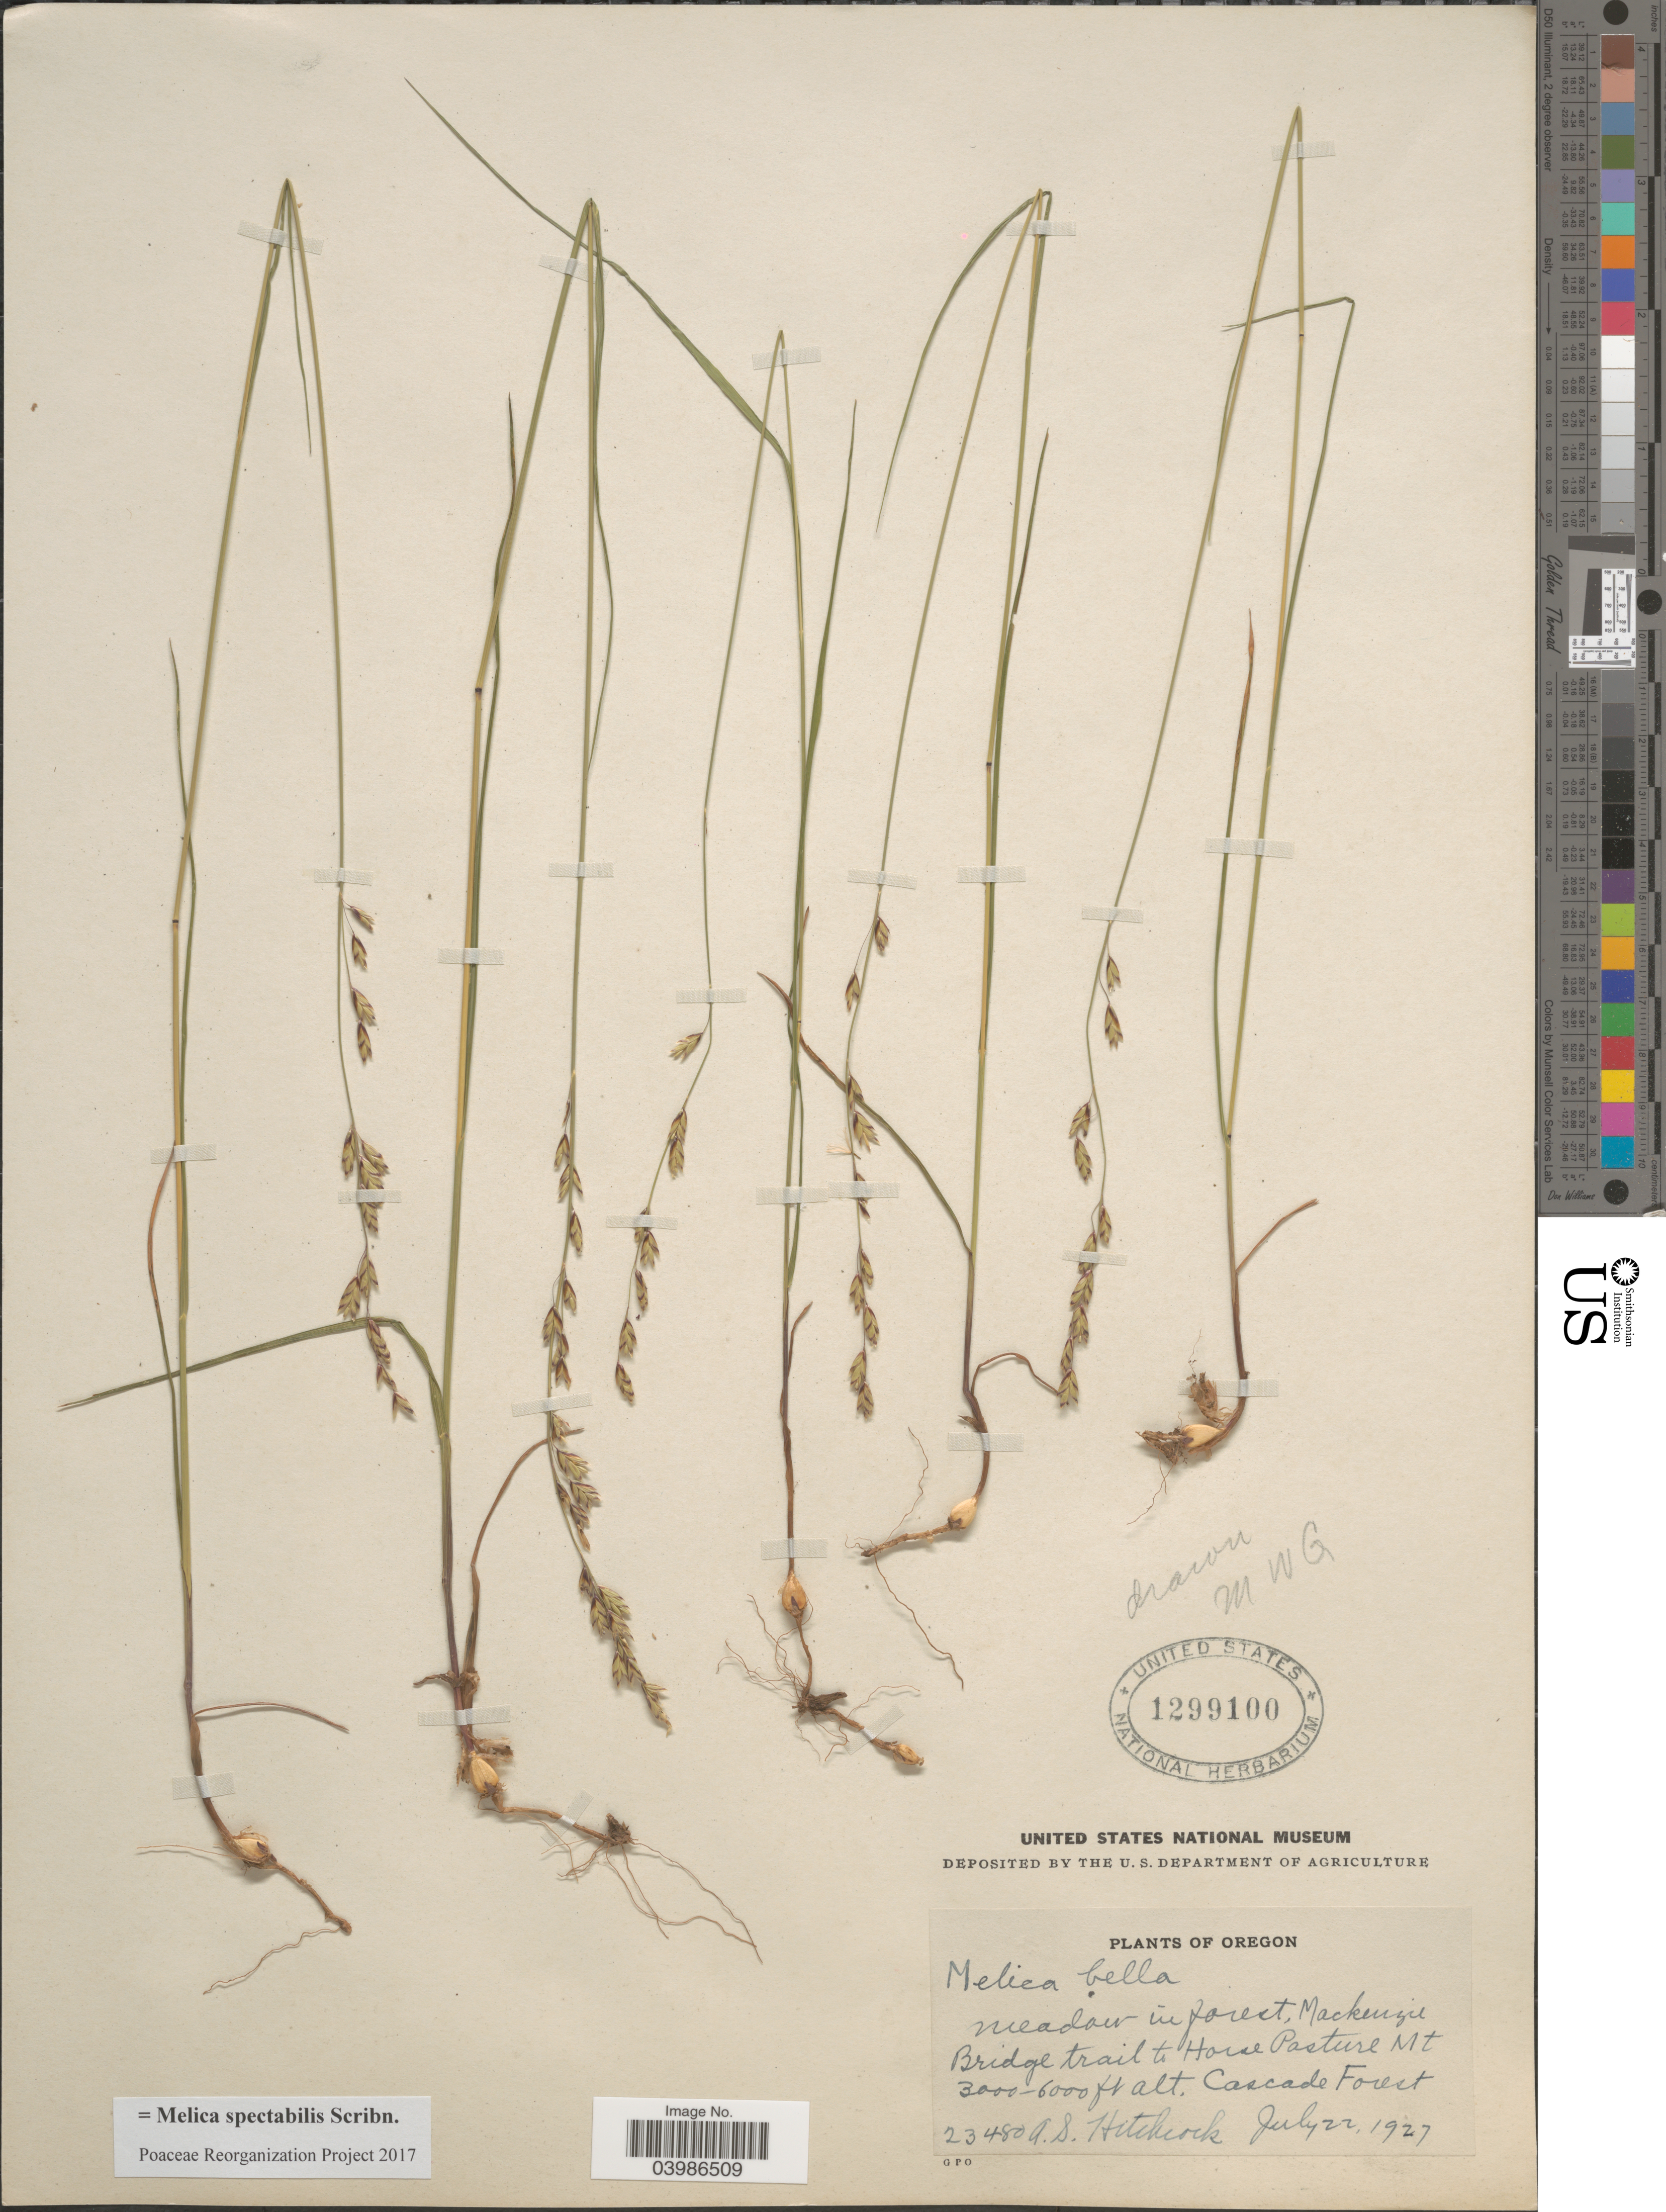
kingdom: Plantae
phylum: Tracheophyta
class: Liliopsida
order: Poales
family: Poaceae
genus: Melica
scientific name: Melica spectabilis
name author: Scribn.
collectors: A. S. Hitchcock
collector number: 23480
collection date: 1927-07-22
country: United States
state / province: Oregon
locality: Mackenzie Bridge trail to Horse Pasture Mt. Cascade Forest.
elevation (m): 914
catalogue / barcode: US 1299100